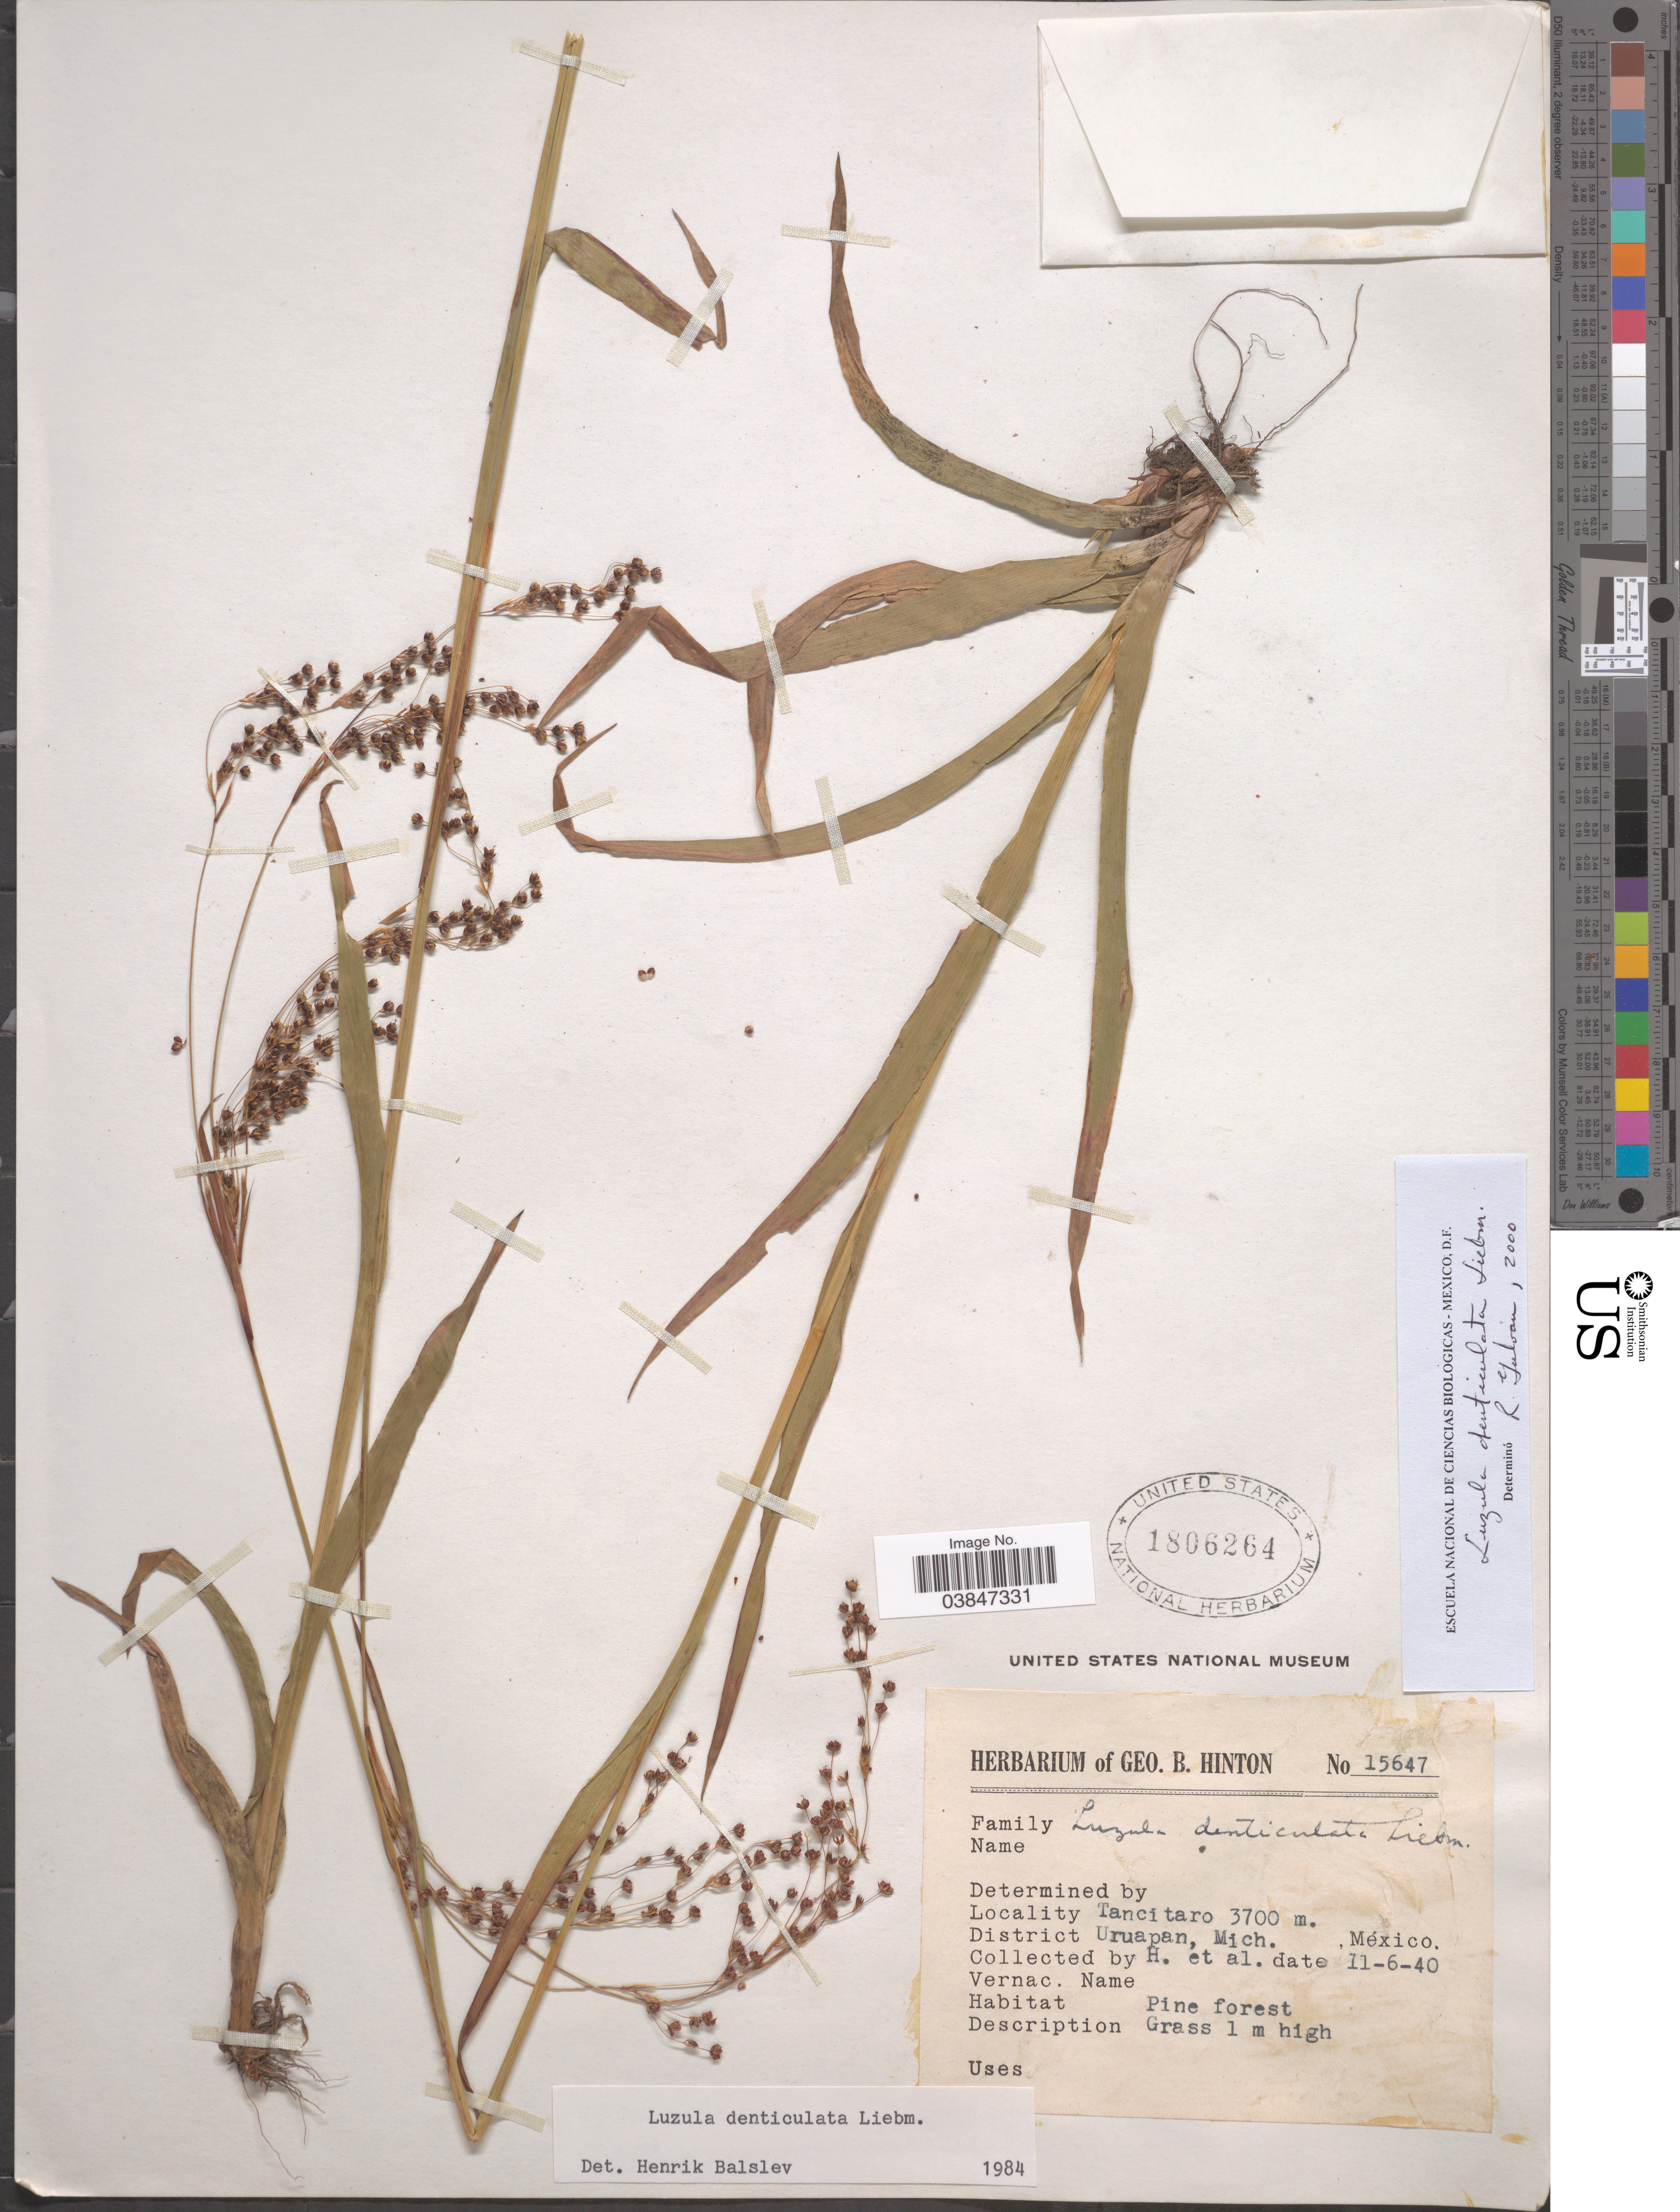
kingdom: Plantae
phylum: Tracheophyta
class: Liliopsida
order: Poales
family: Juncaceae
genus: Luzula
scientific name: Luzula denticulata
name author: Liebm.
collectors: G. B. Hinton & et al.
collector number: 15647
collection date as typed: Transcribed d/m/y: 11/6/40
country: Mexico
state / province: Michoacán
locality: Tancitaro. District Uruapan.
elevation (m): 3700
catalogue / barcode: US 1806264